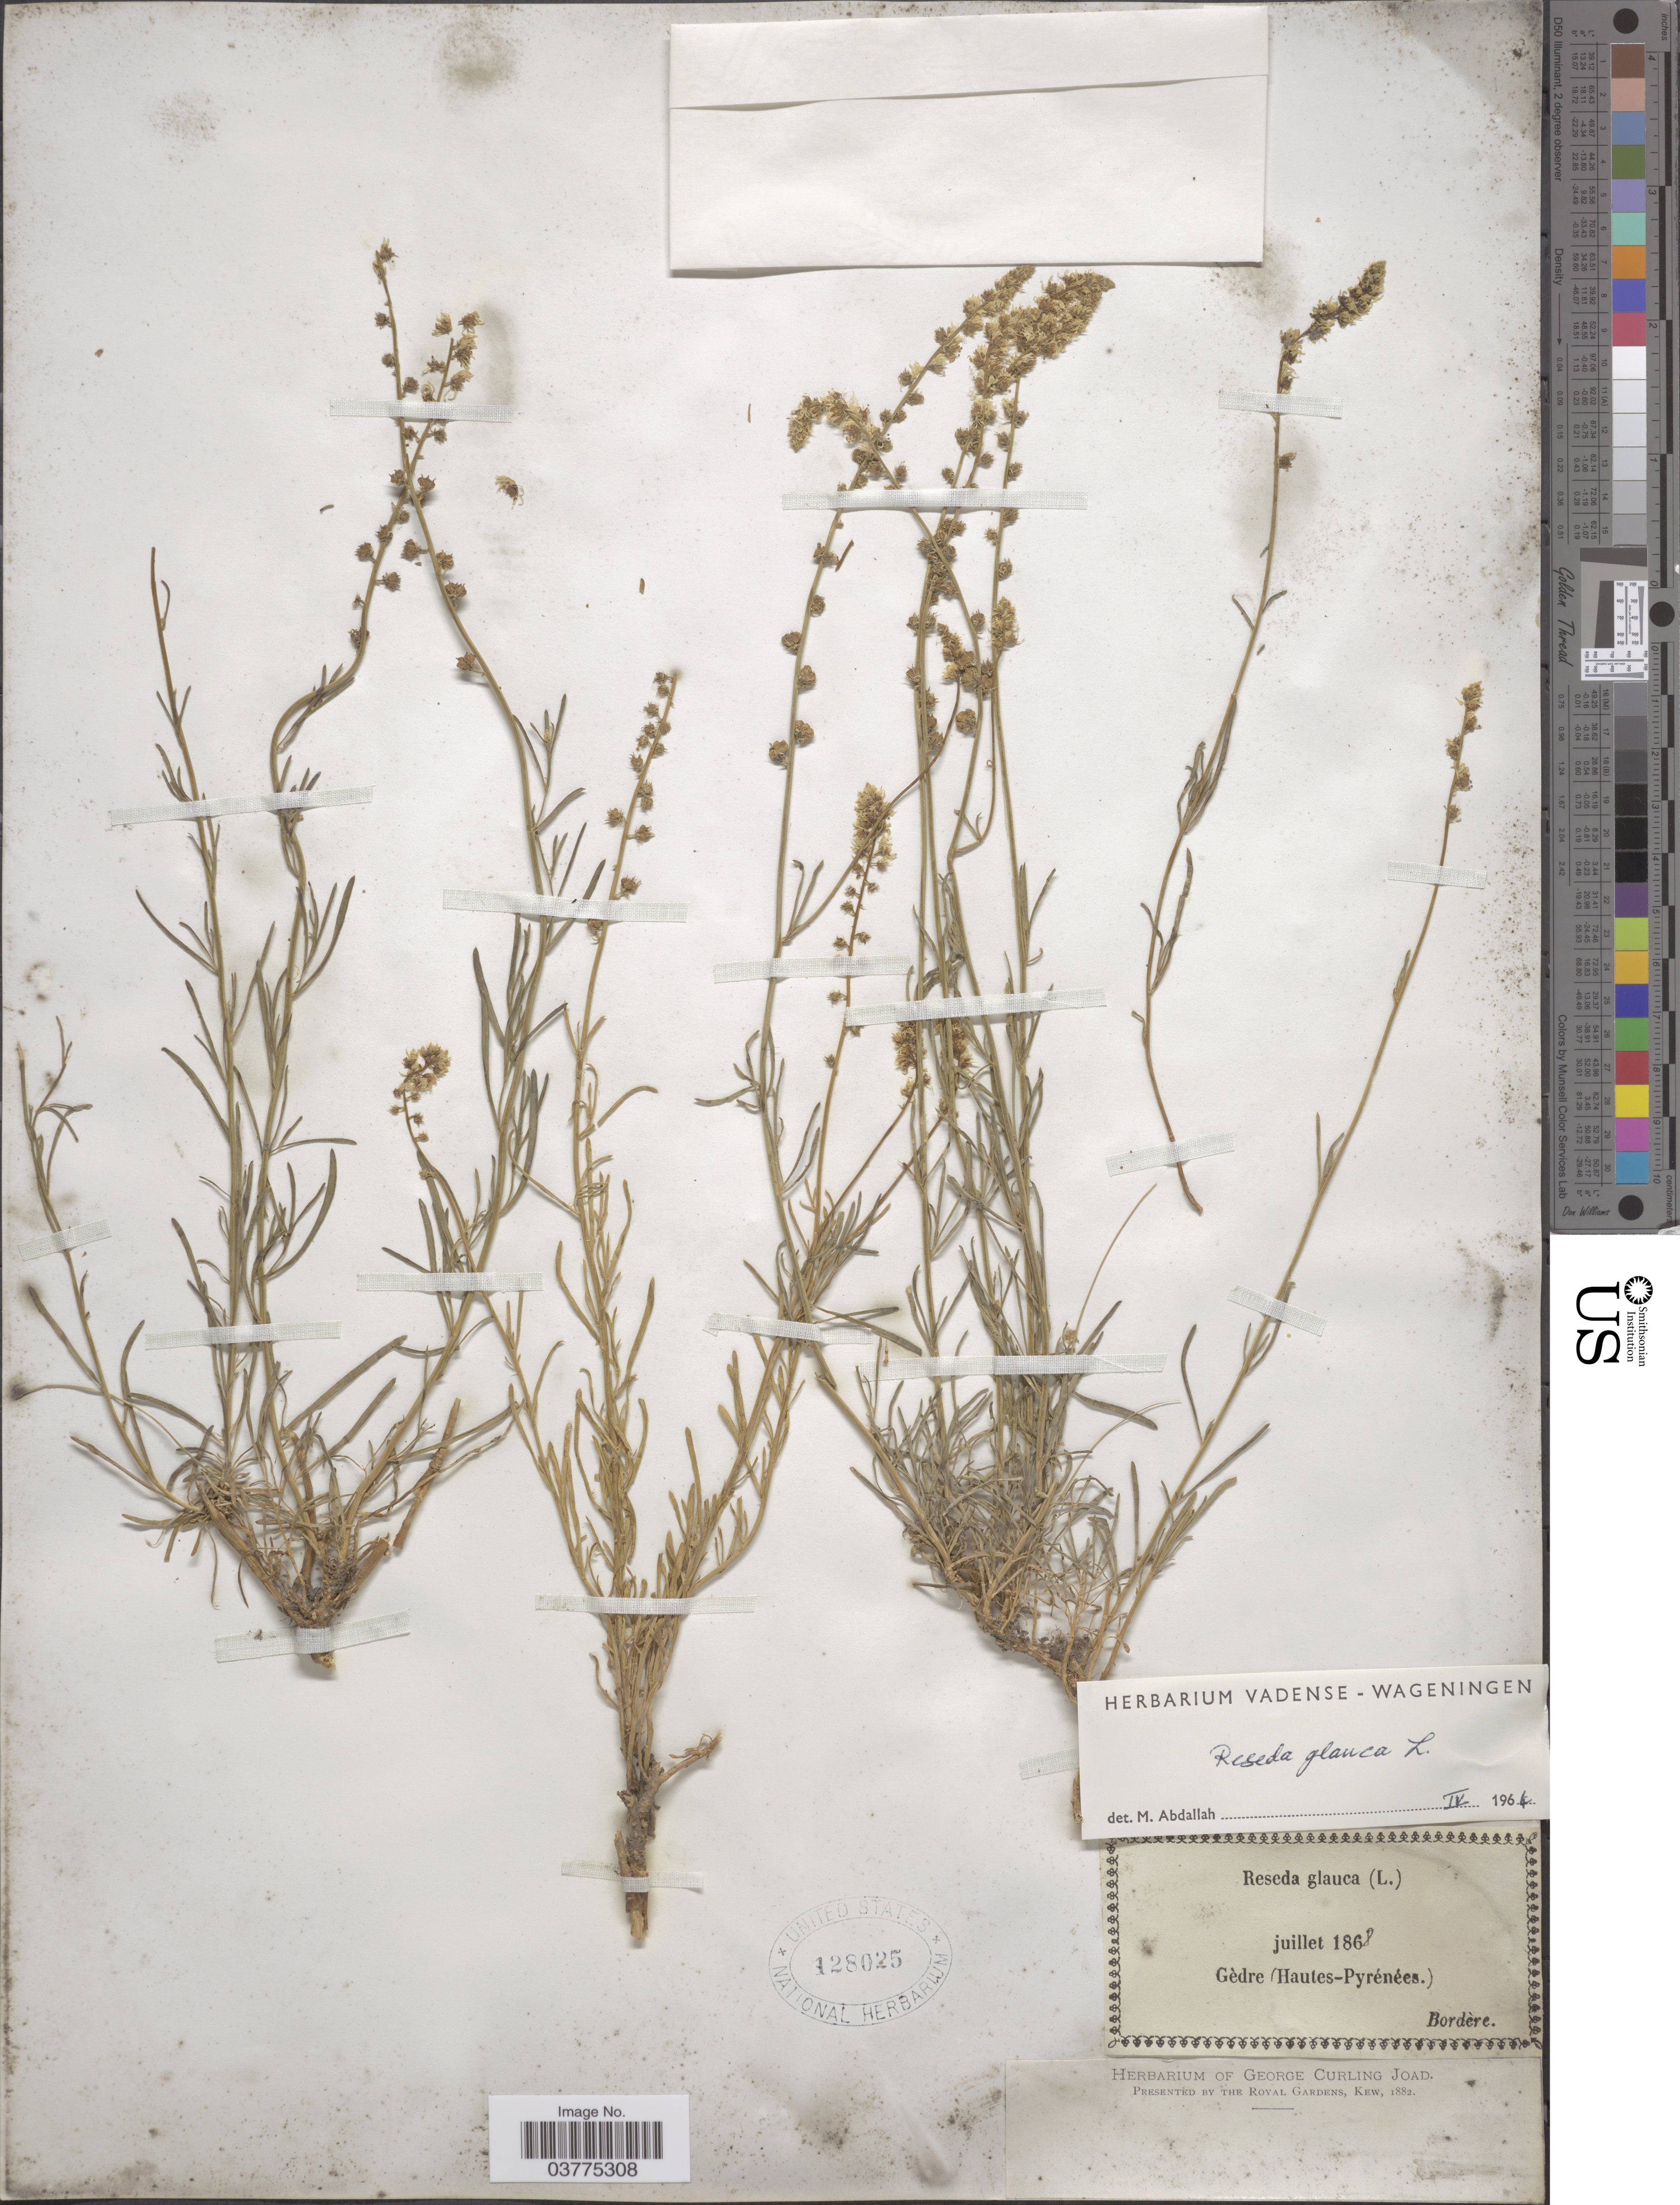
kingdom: Plantae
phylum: Tracheophyta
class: Magnoliopsida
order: Brassicales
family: Resedaceae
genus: Reseda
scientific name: Reseda glauca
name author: L.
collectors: -. Bordere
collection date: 1868-07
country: France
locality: Gèdre ( Hautes-Pyrénées.).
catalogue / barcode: US 128025